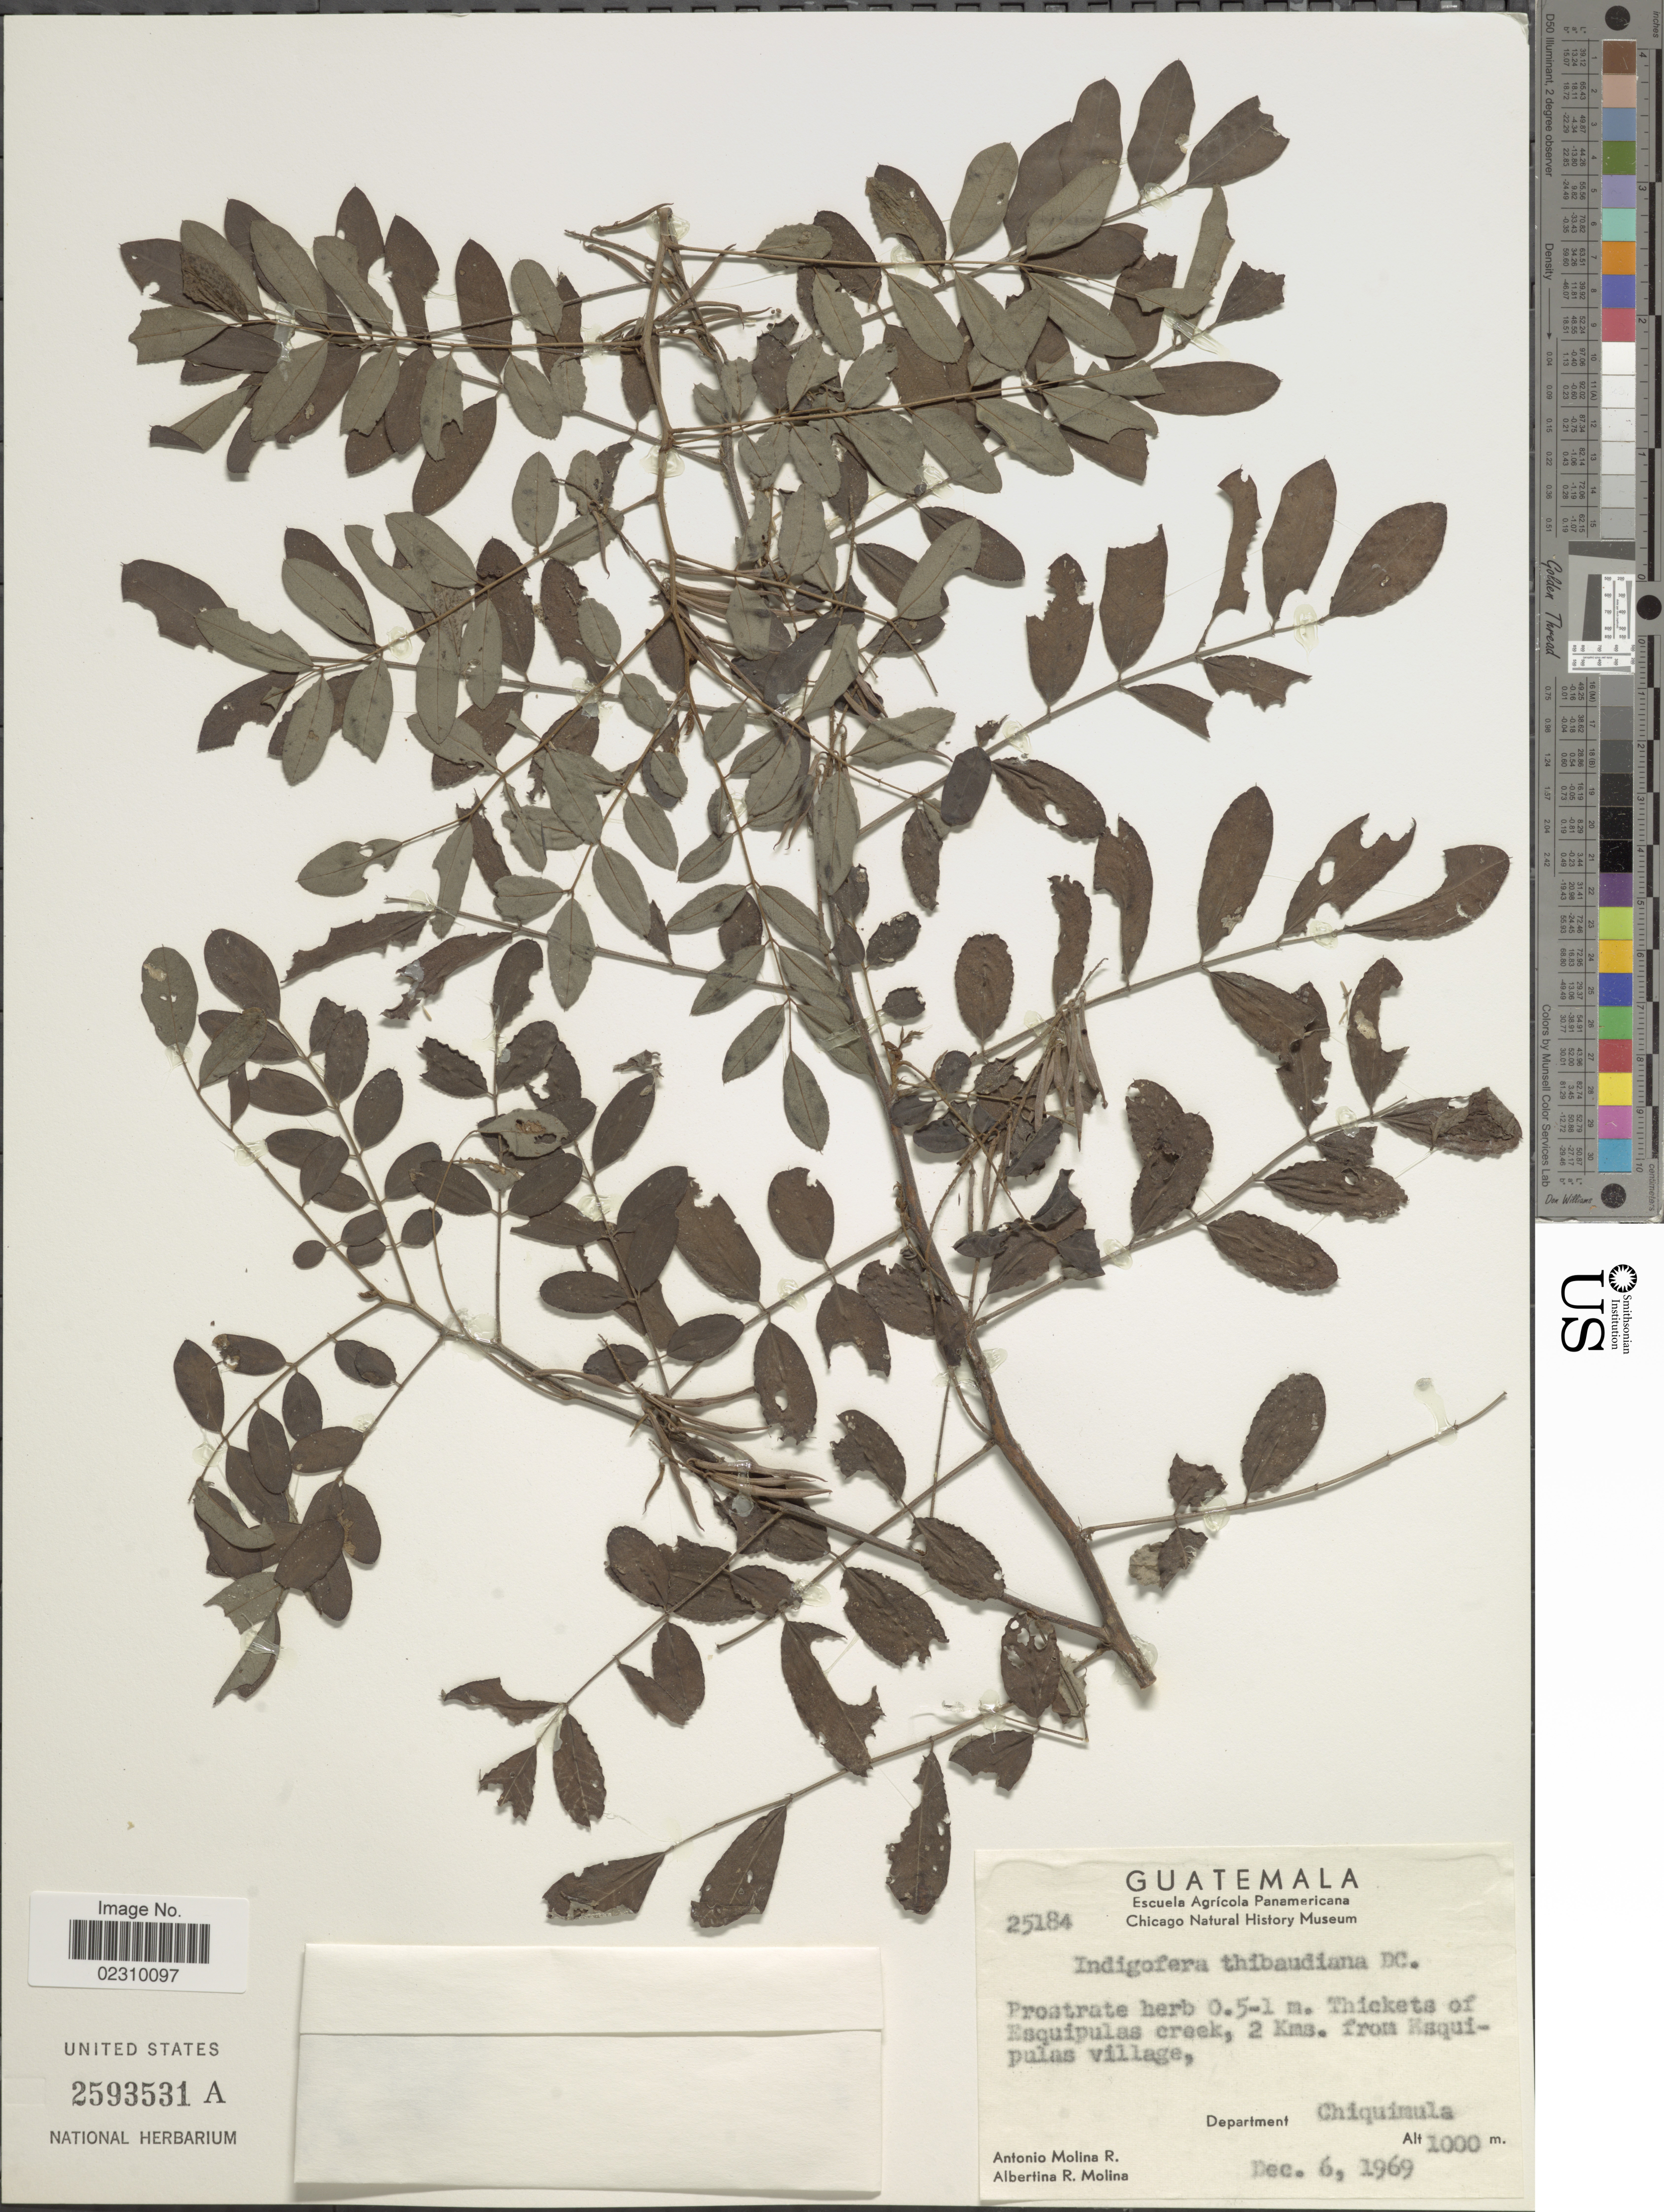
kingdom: Plantae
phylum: Tracheophyta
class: Magnoliopsida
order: Fabales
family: Fabaceae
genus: Indigofera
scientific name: Indigofera thibaudiana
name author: DC.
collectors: A. Molina R. & A. R. Molina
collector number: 25184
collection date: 1969-12-06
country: Guatemala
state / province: Chiquimula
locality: Thickets of Esquipulas creek, 2 kms. from Kaquipluas village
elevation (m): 1000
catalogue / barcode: US 2593531A